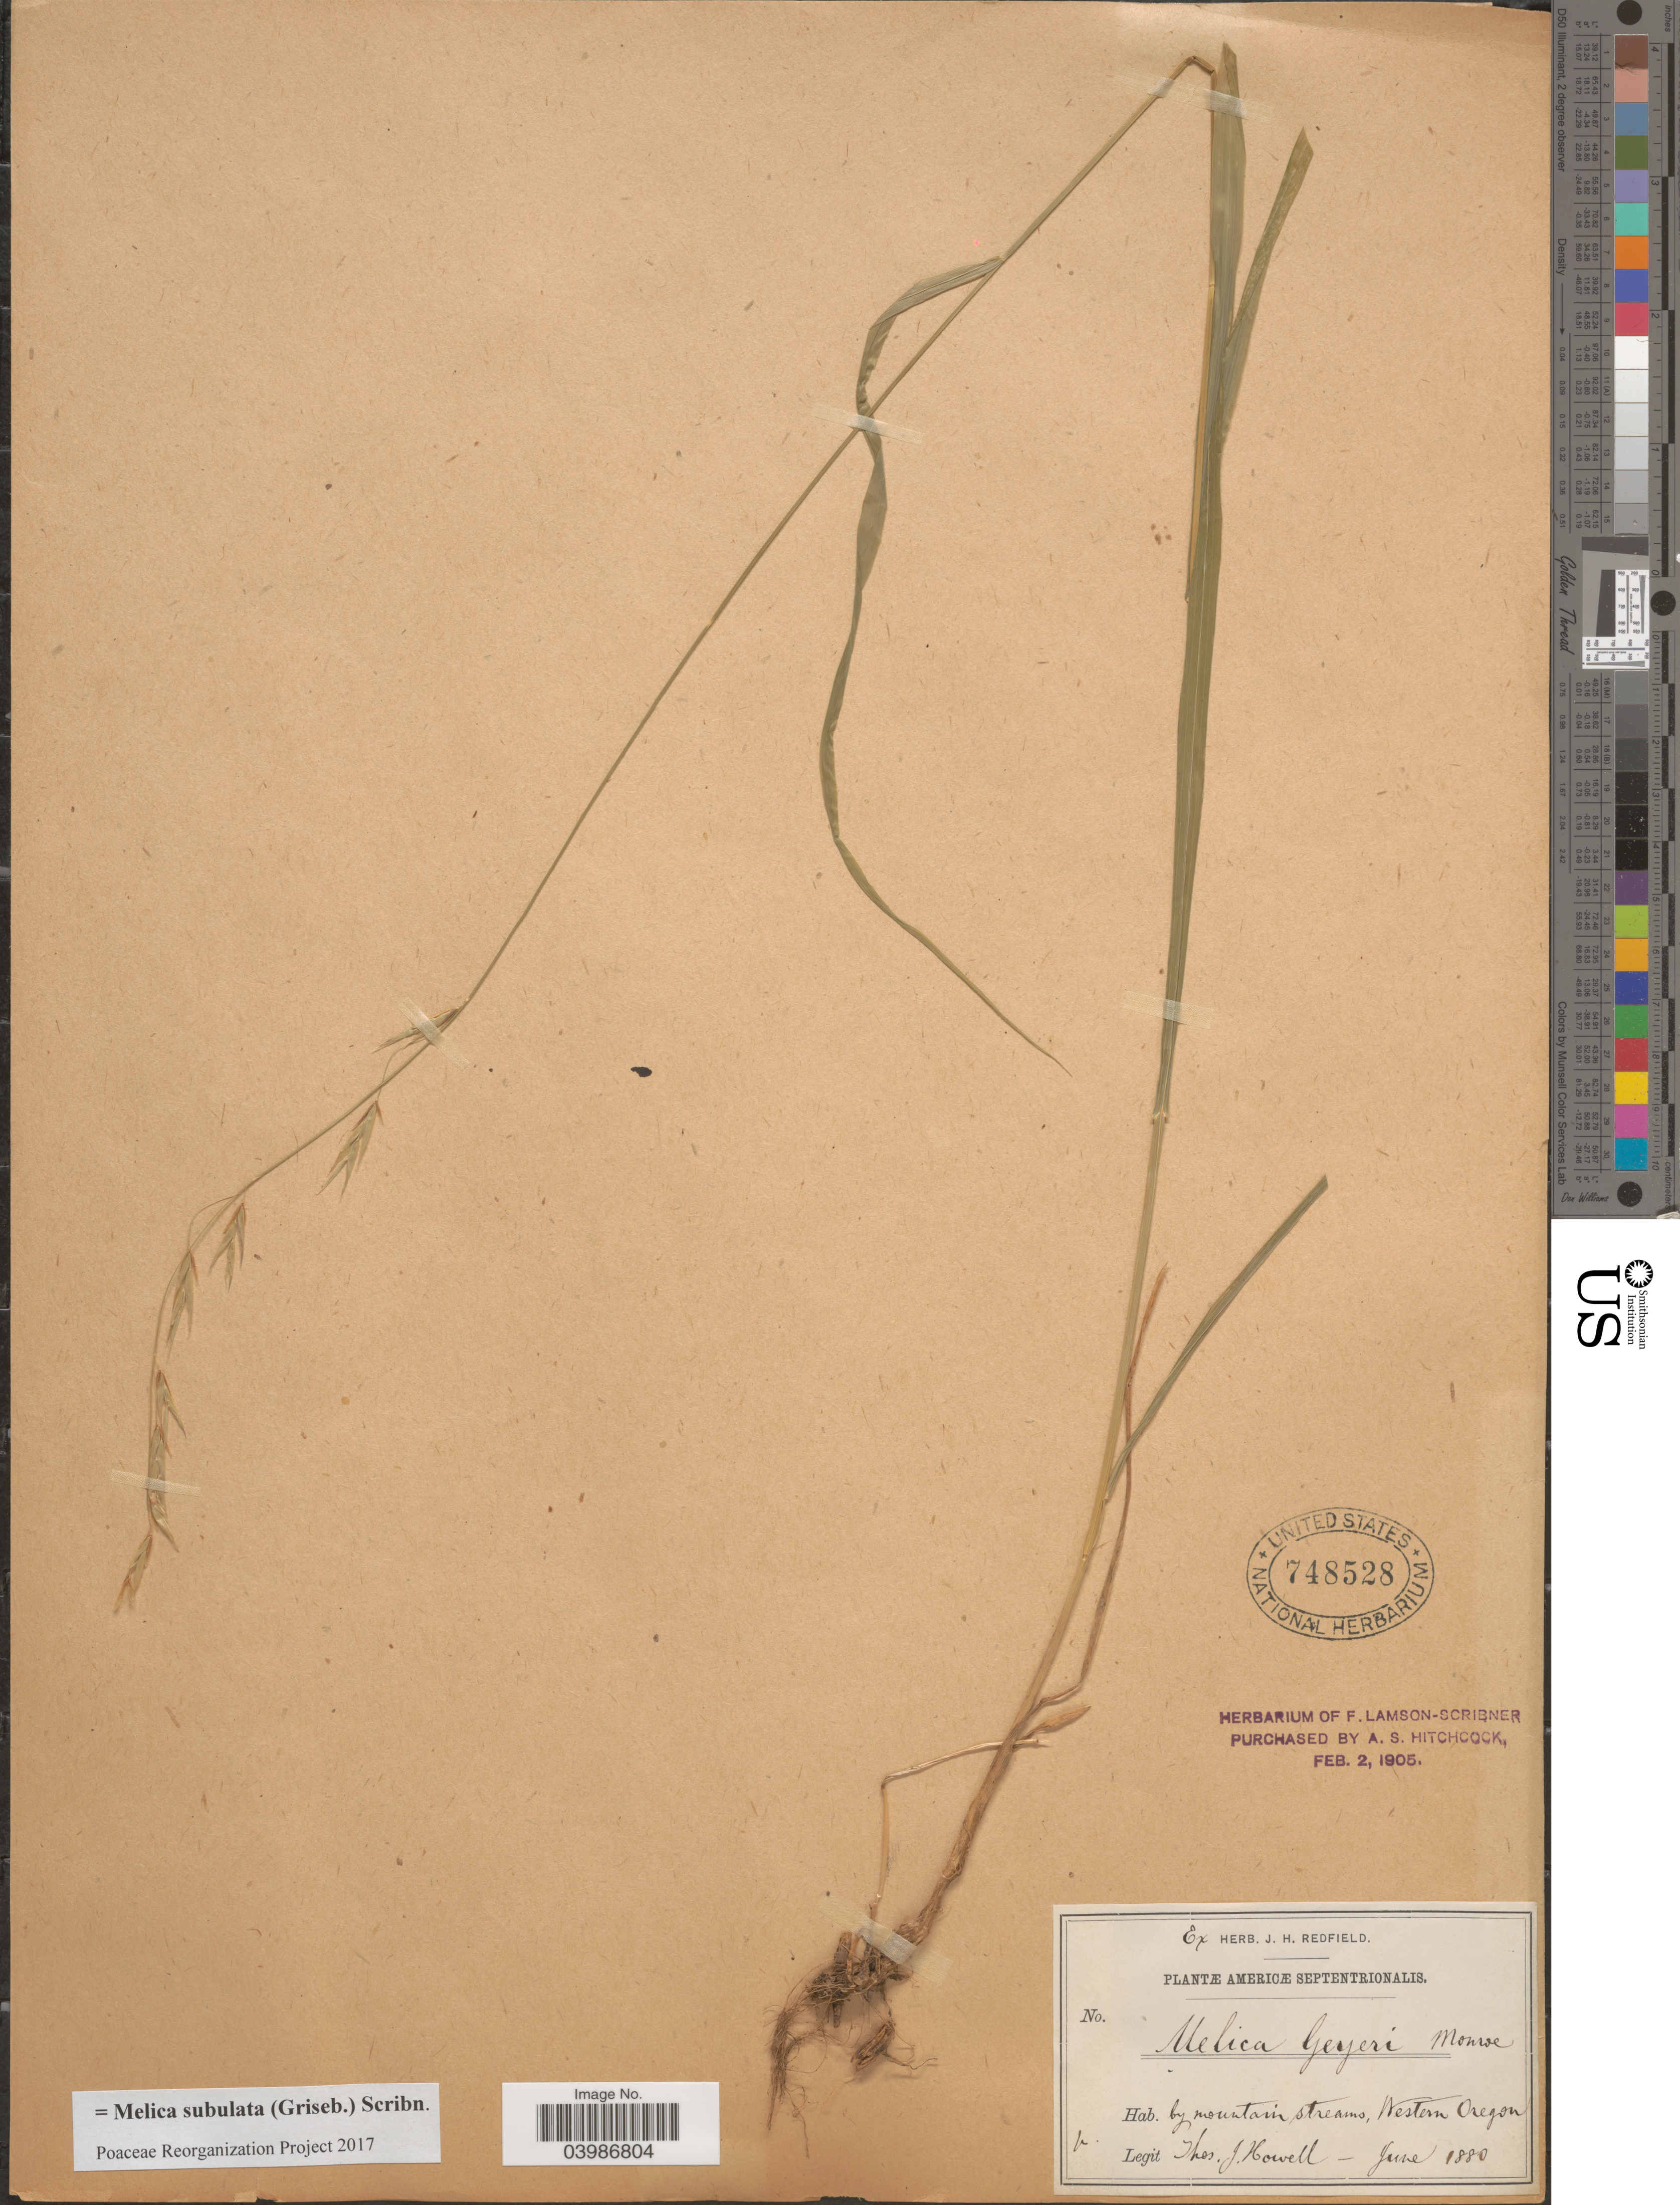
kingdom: Plantae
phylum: Tracheophyta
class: Liliopsida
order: Poales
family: Poaceae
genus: Melica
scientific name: Melica subulata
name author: (Griseb.) Scribn.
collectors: T. J. Howell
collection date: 1880-06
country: United States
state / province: Oregon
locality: By mountain streams, Western Oregon.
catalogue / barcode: US 748528